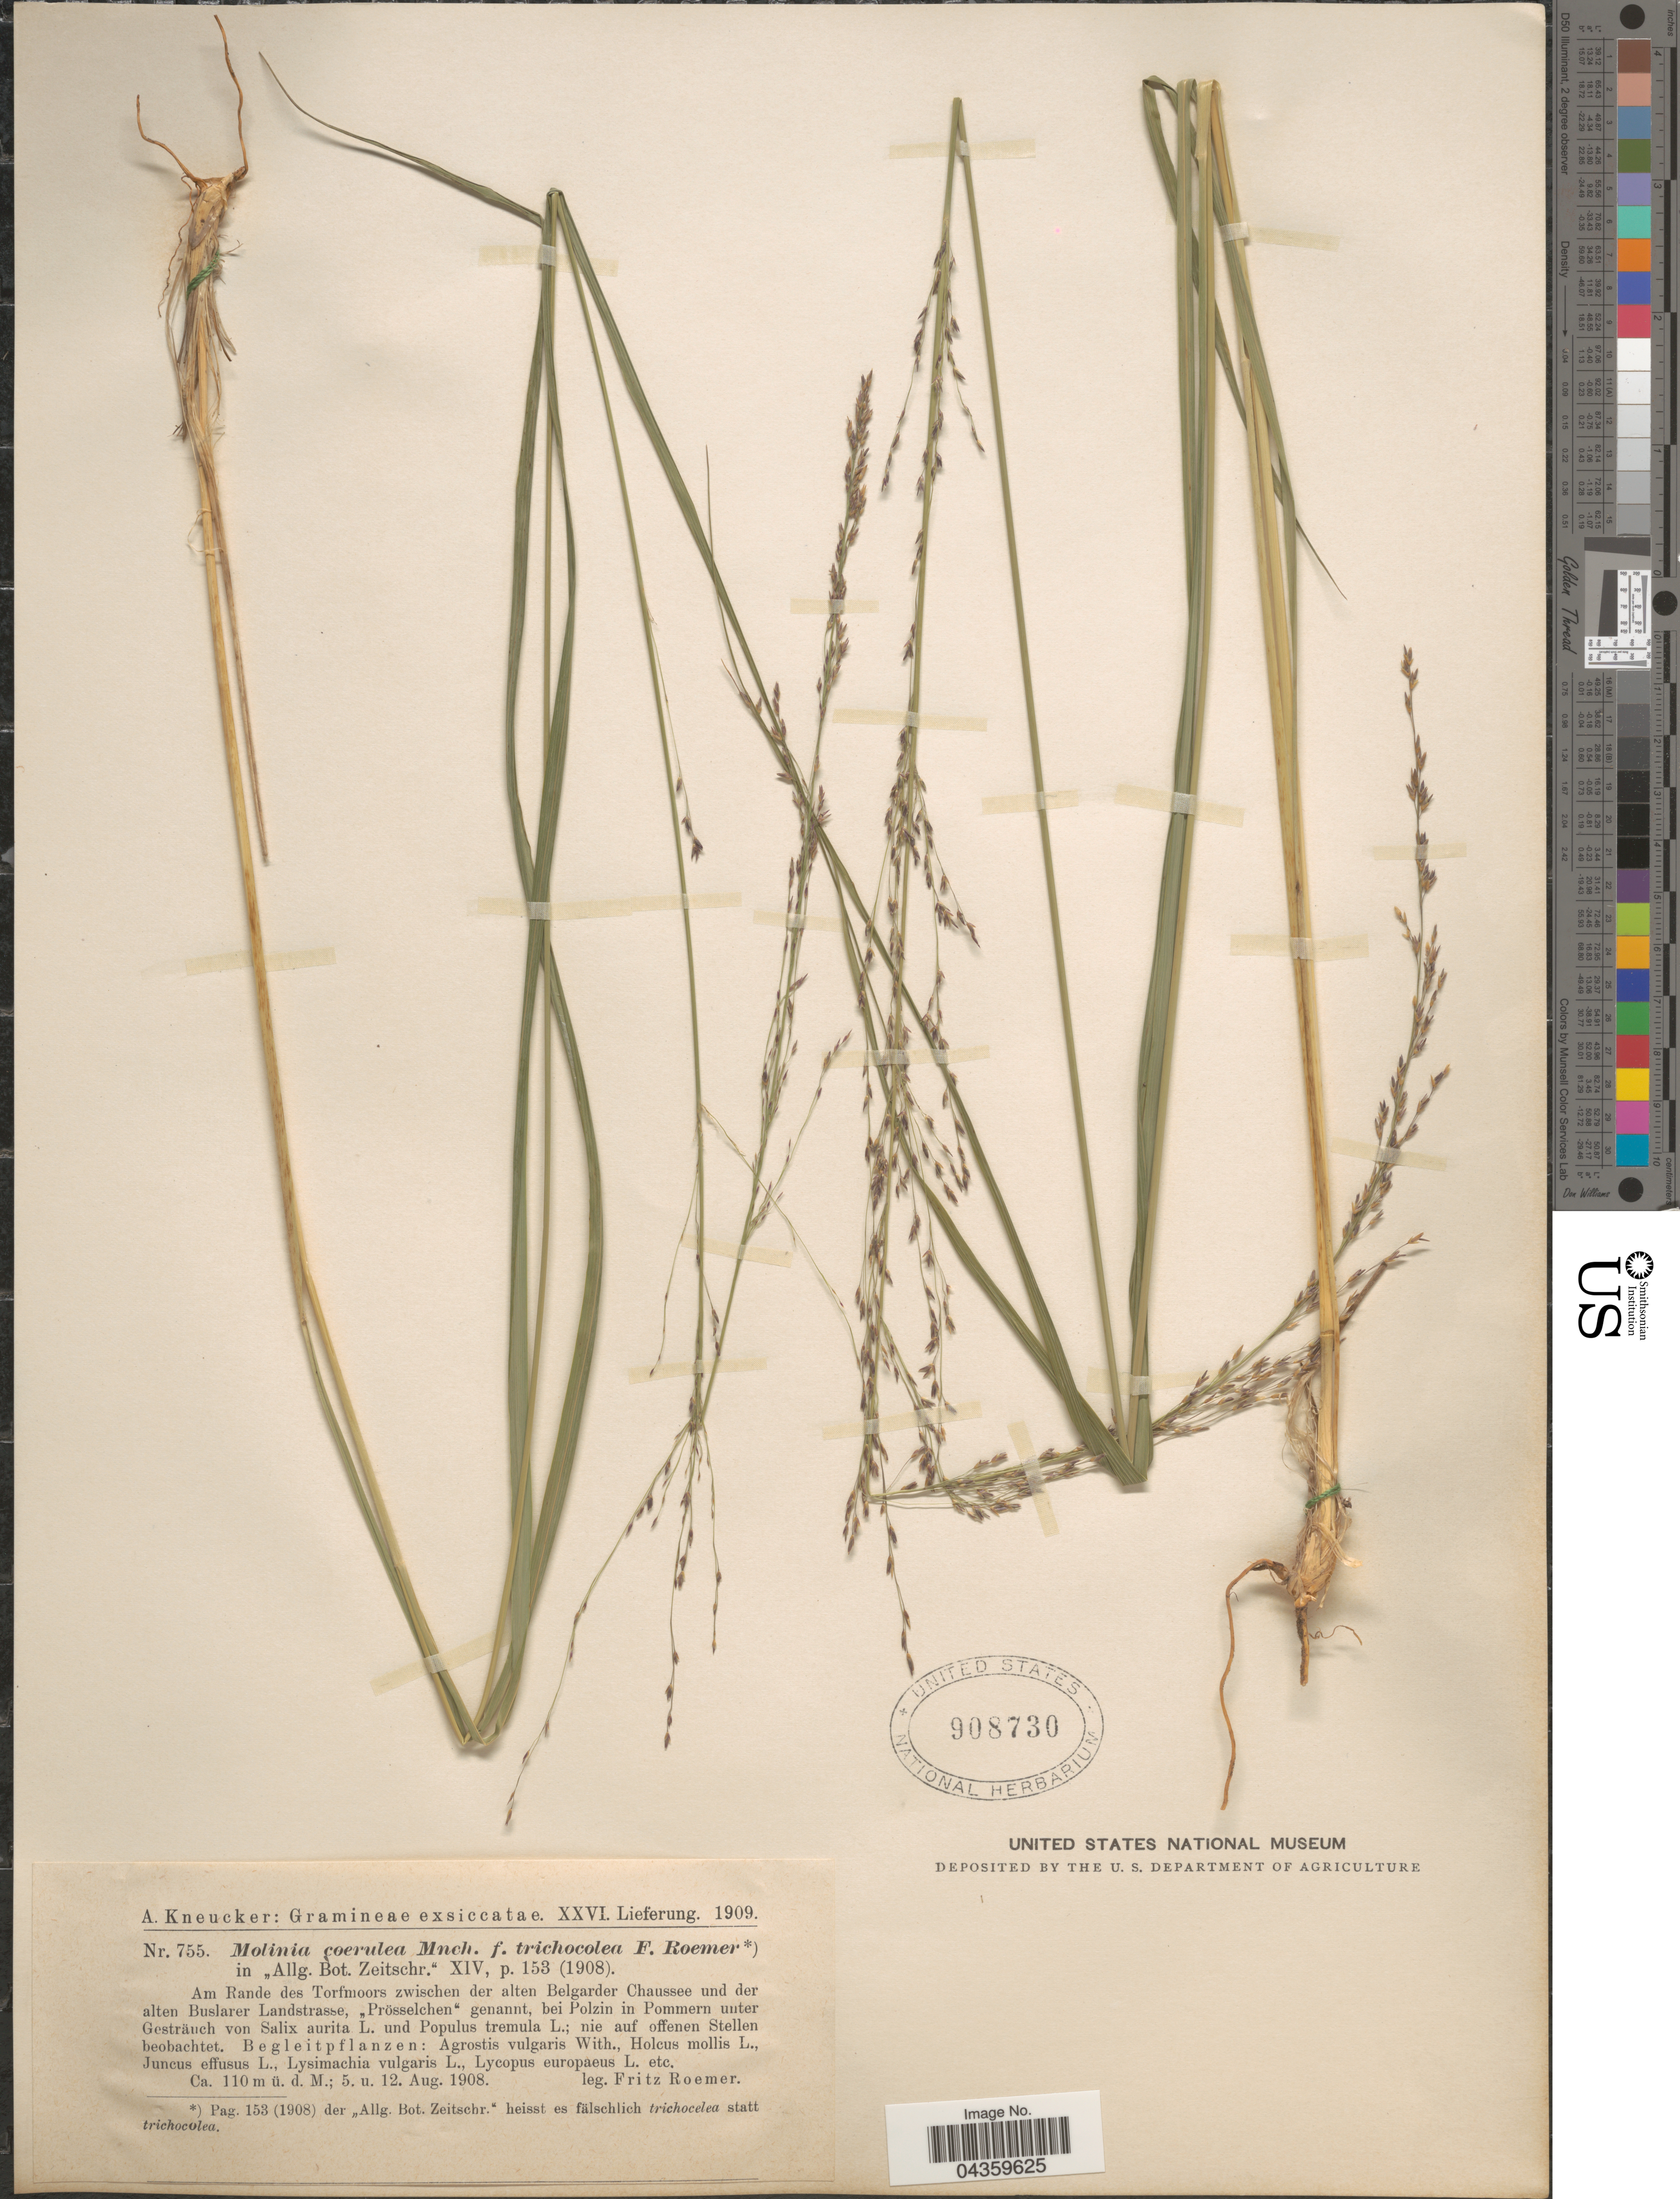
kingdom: Plantae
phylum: Tracheophyta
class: Liliopsida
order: Poales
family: Poaceae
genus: Molinia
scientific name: Molinia caerulea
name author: (L.) Moench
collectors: F. A. Roemer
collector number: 755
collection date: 1908-08-05/1908-08-12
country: Poland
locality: Am Rande des Torfmoors zwischen der alten Belgarder Chaussee und der alten Buslarer Landstrasse, "Prösselchen" gennant, bei Polzin in Pommern unter Gesträuch von Salix aurita.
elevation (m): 110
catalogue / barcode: US 908730